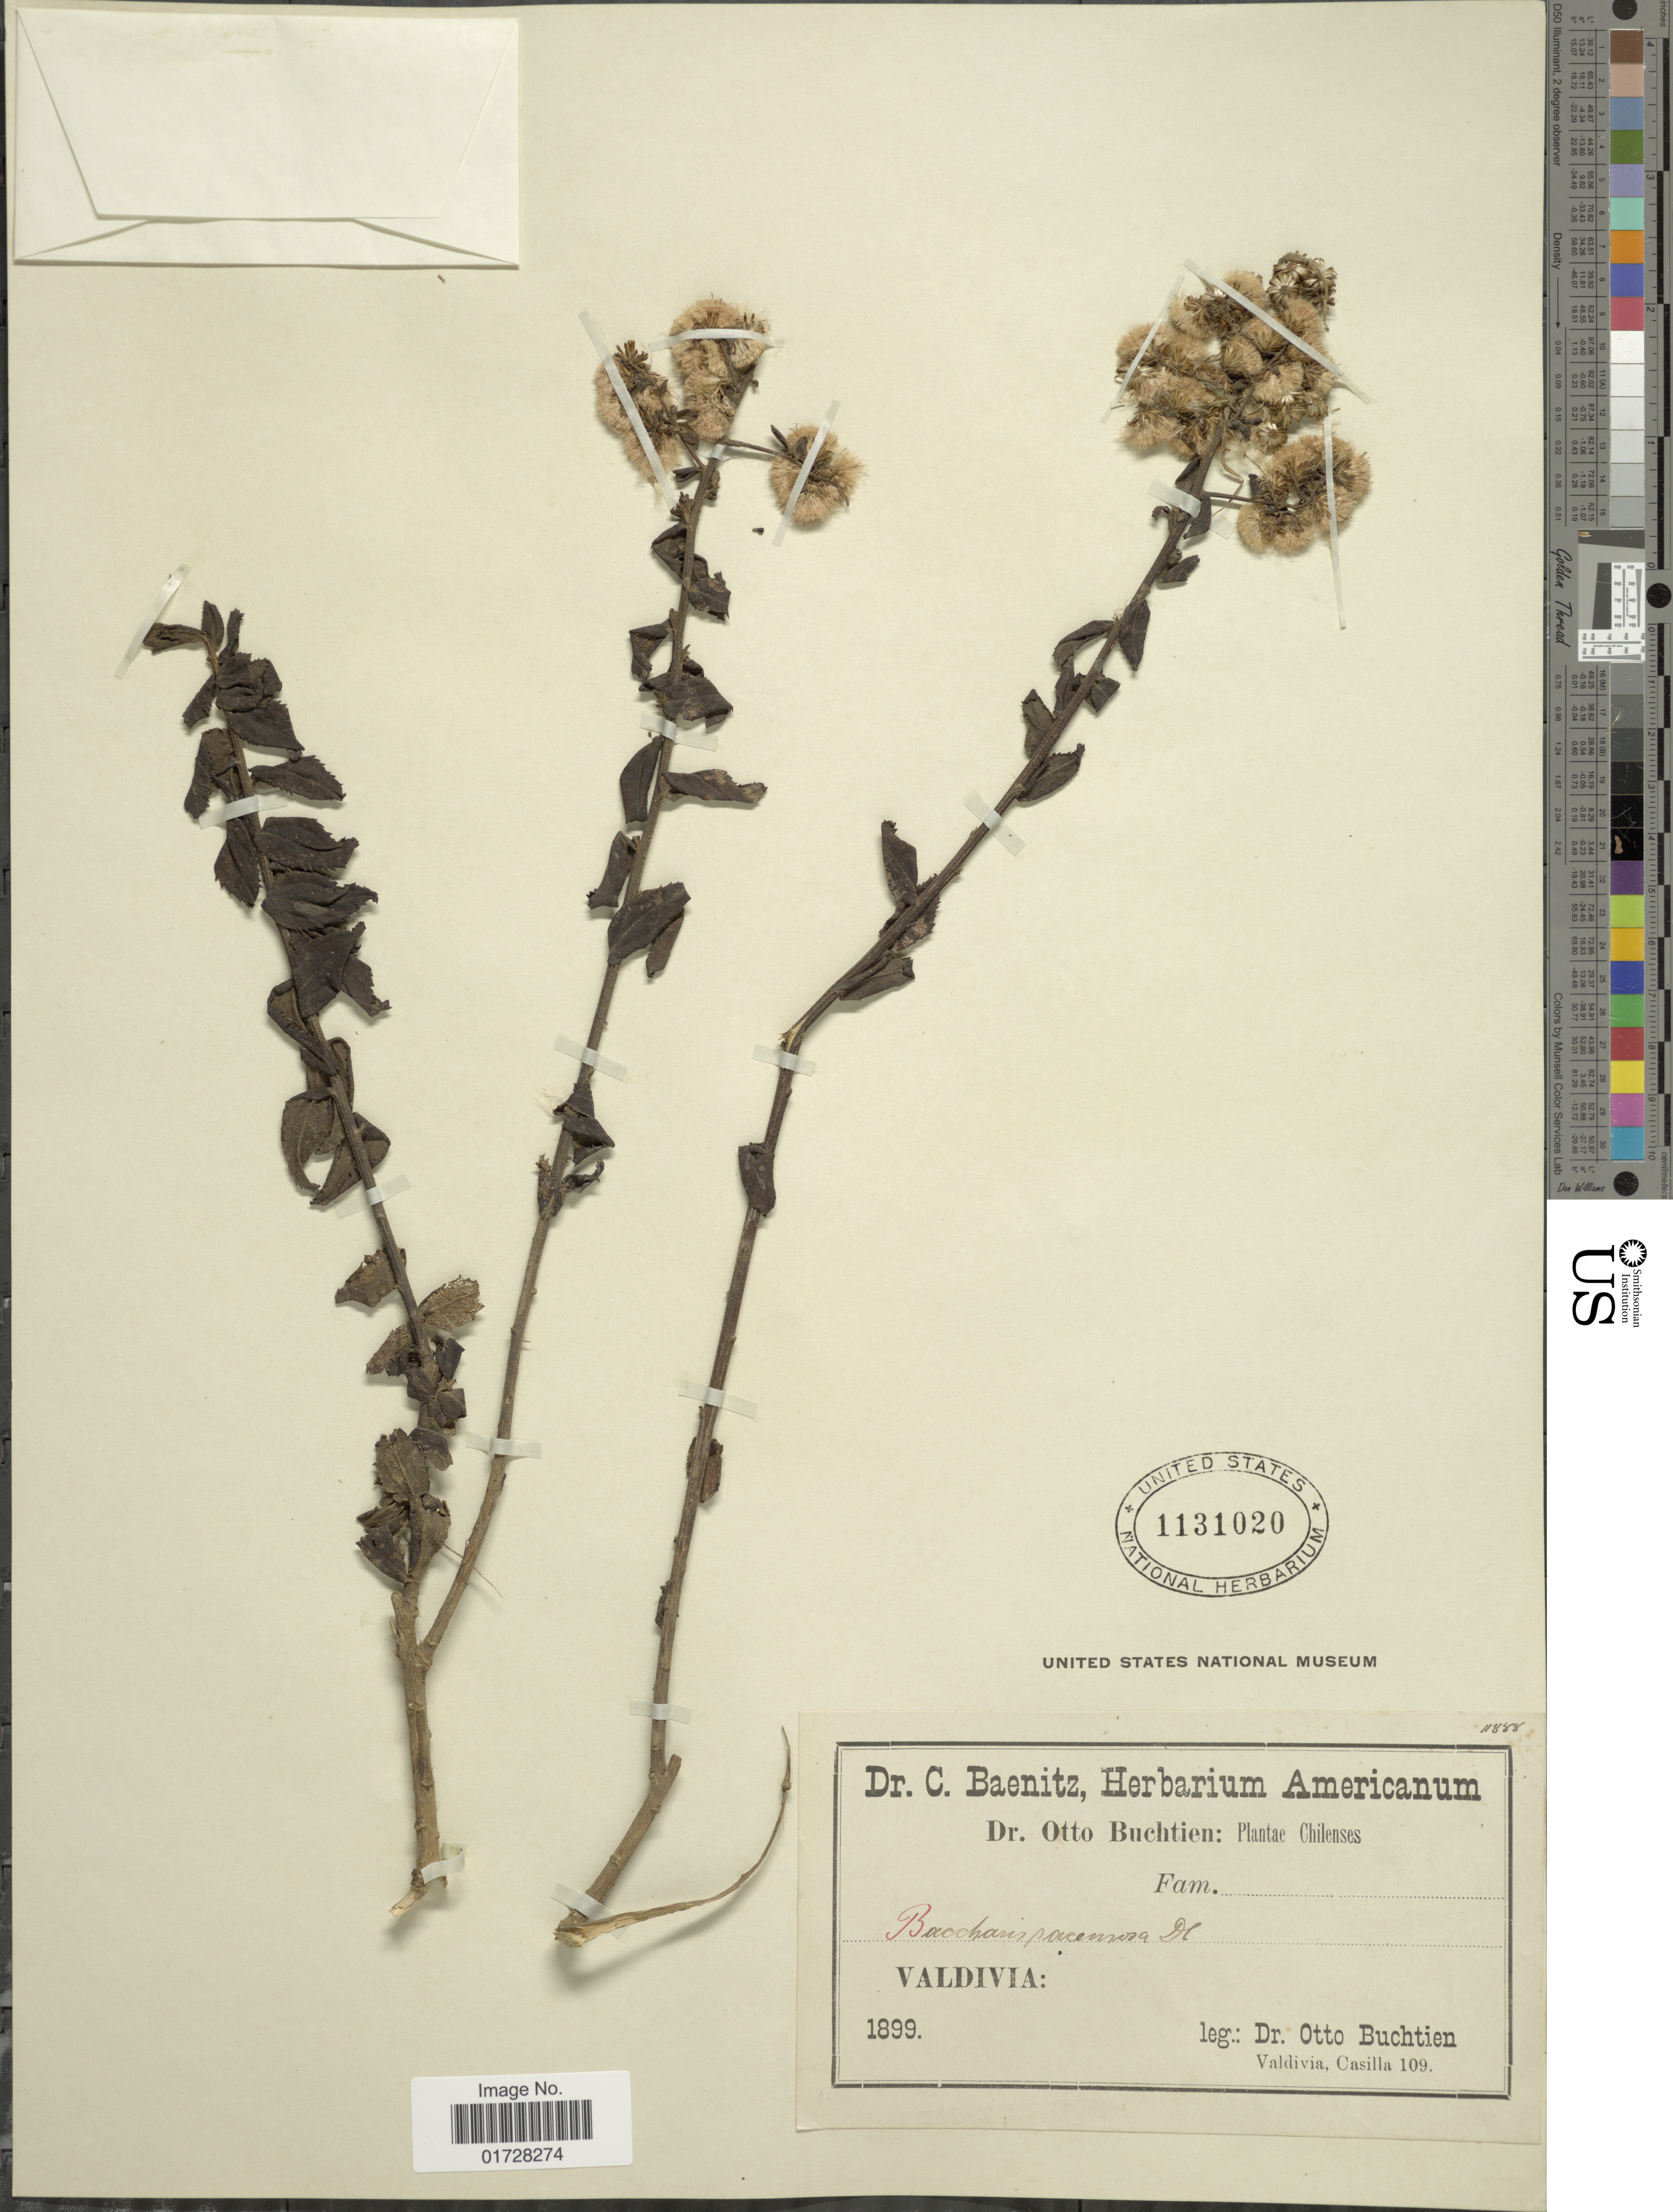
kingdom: Plantae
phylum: Tracheophyta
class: Magnoliopsida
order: Asterales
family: Asteraceae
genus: Baccharis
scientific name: Baccharis racemosa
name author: (Ruiz & Pav.) DC.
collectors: O. Buchtien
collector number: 11888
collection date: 1899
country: Chile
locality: Valdivia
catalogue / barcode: US 1131020